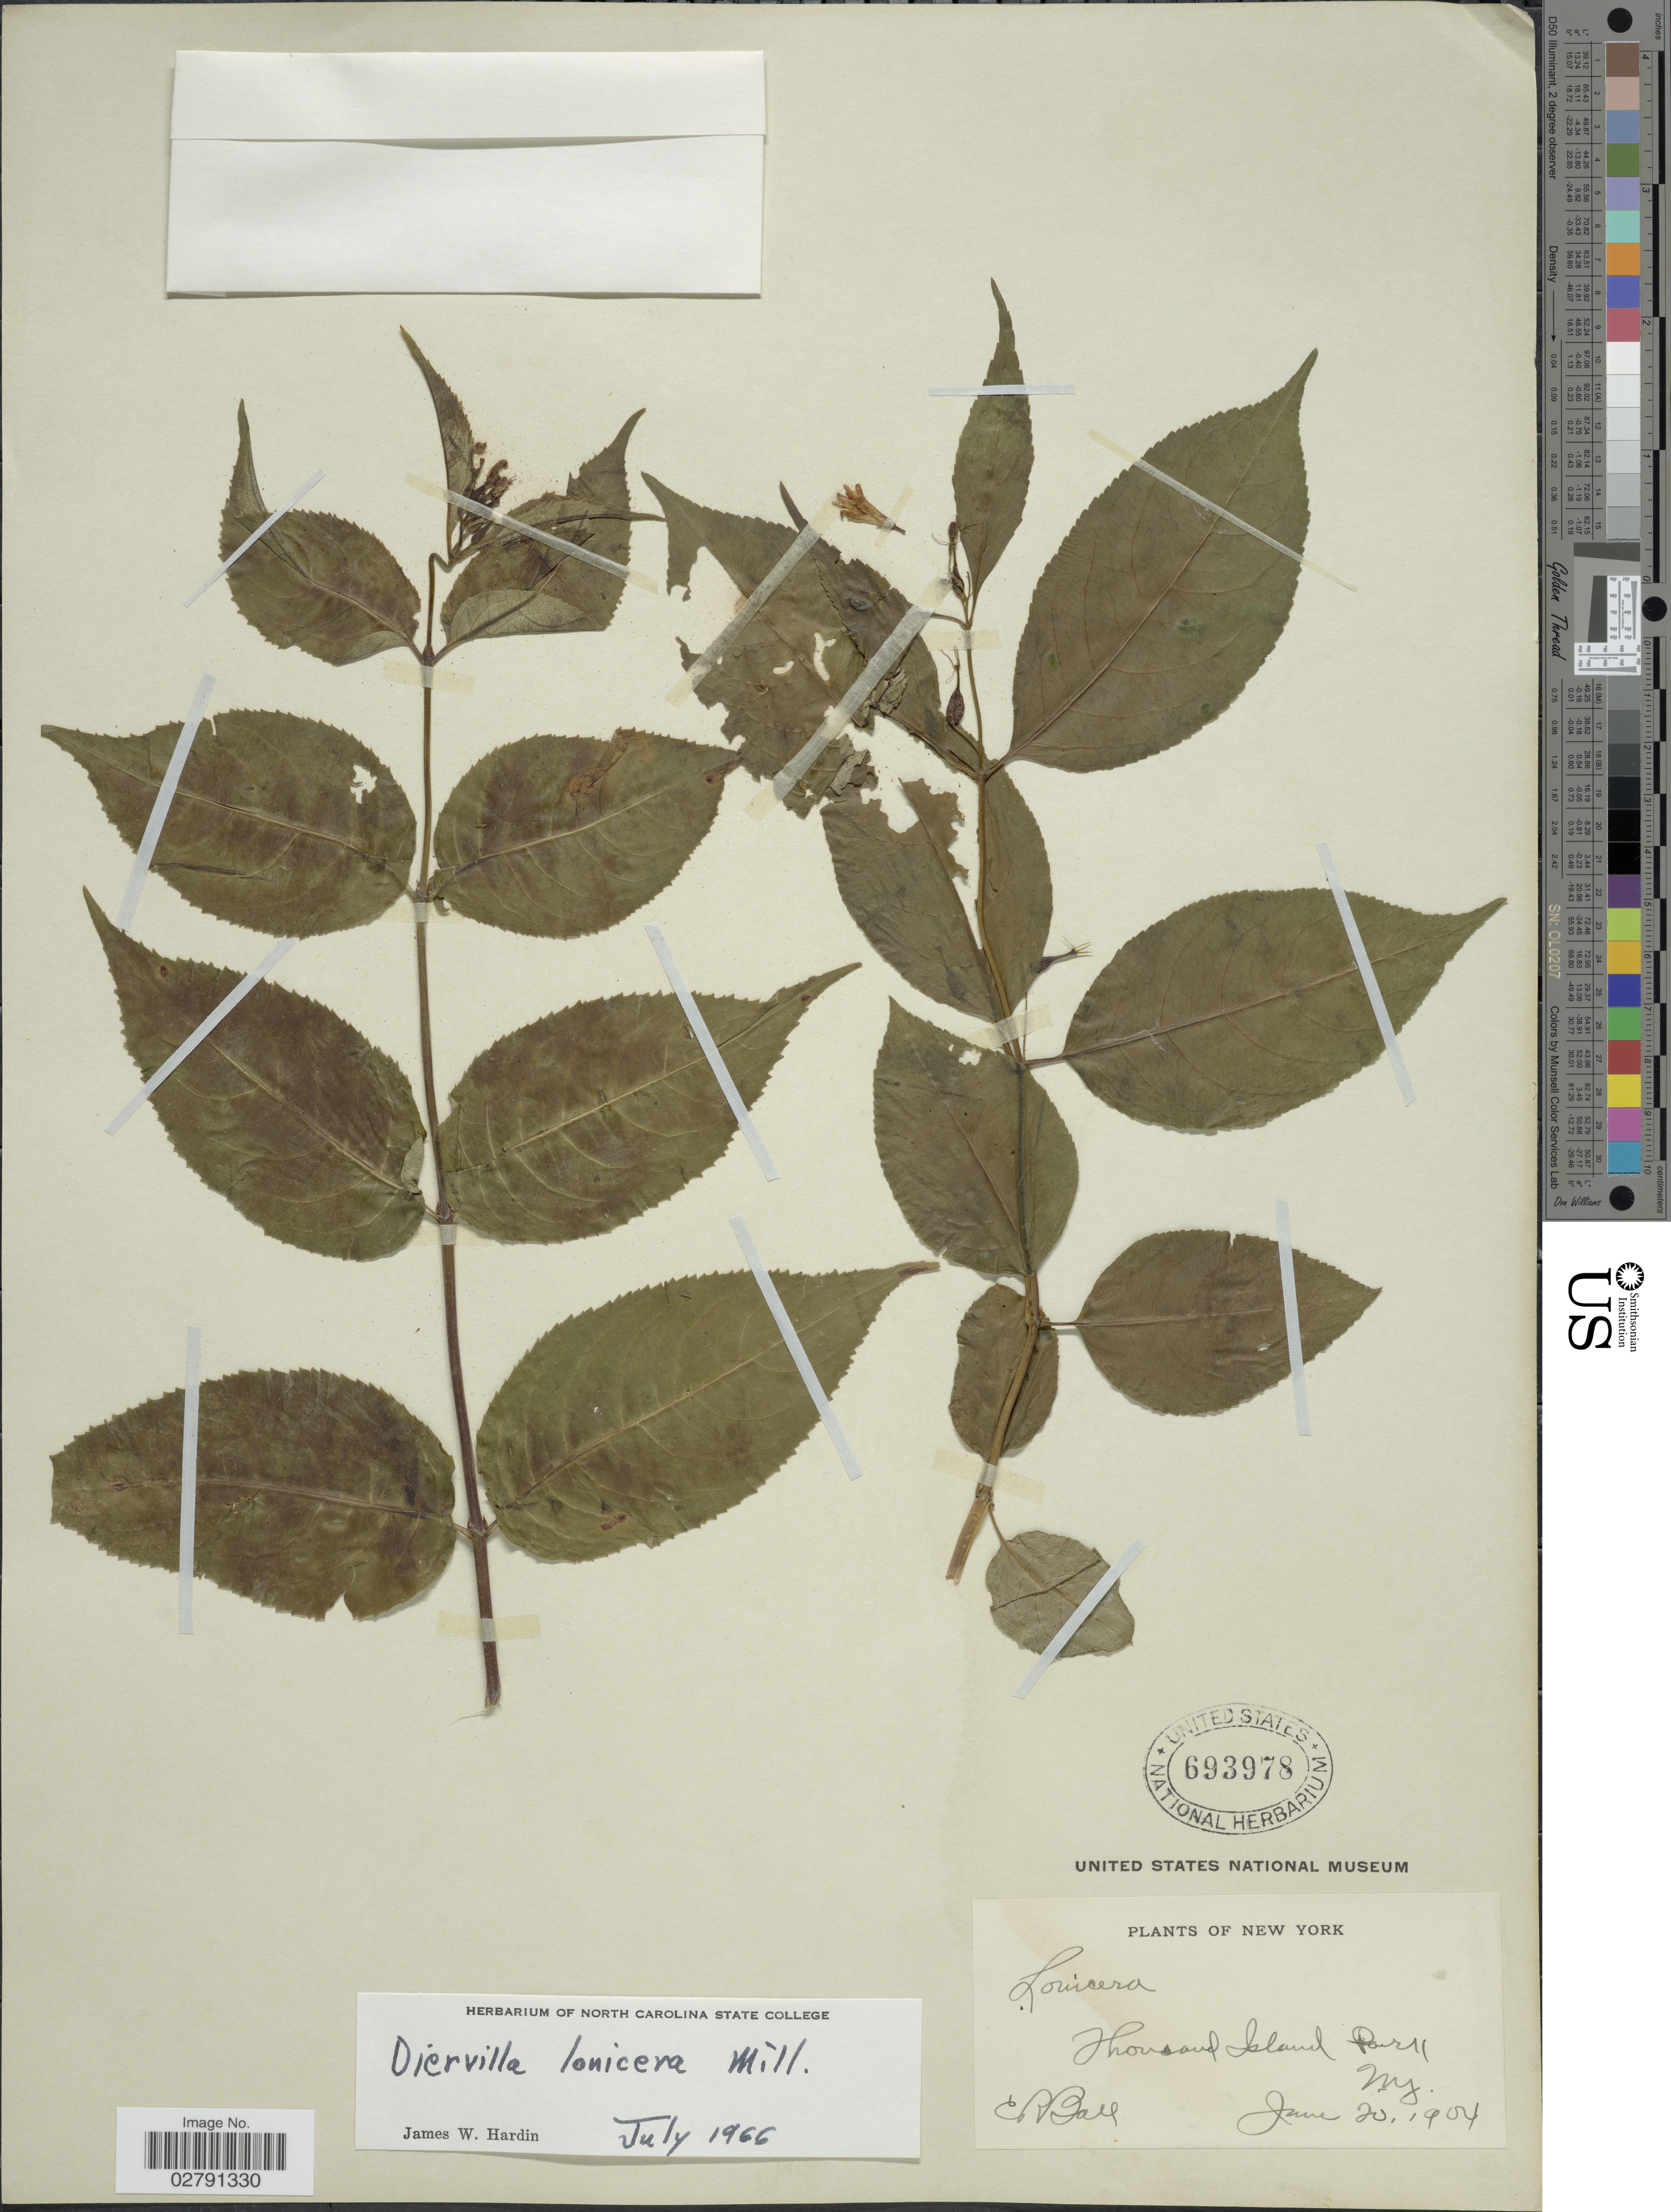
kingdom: Plantae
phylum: Tracheophyta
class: Magnoliopsida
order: Dipsacales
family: Caprifoliaceae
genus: Diervilla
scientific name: Diervilla lonicera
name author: Mill.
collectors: C. R. Ball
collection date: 1904-06-20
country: United States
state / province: New York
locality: Thousand Island Park.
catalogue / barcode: US 693978